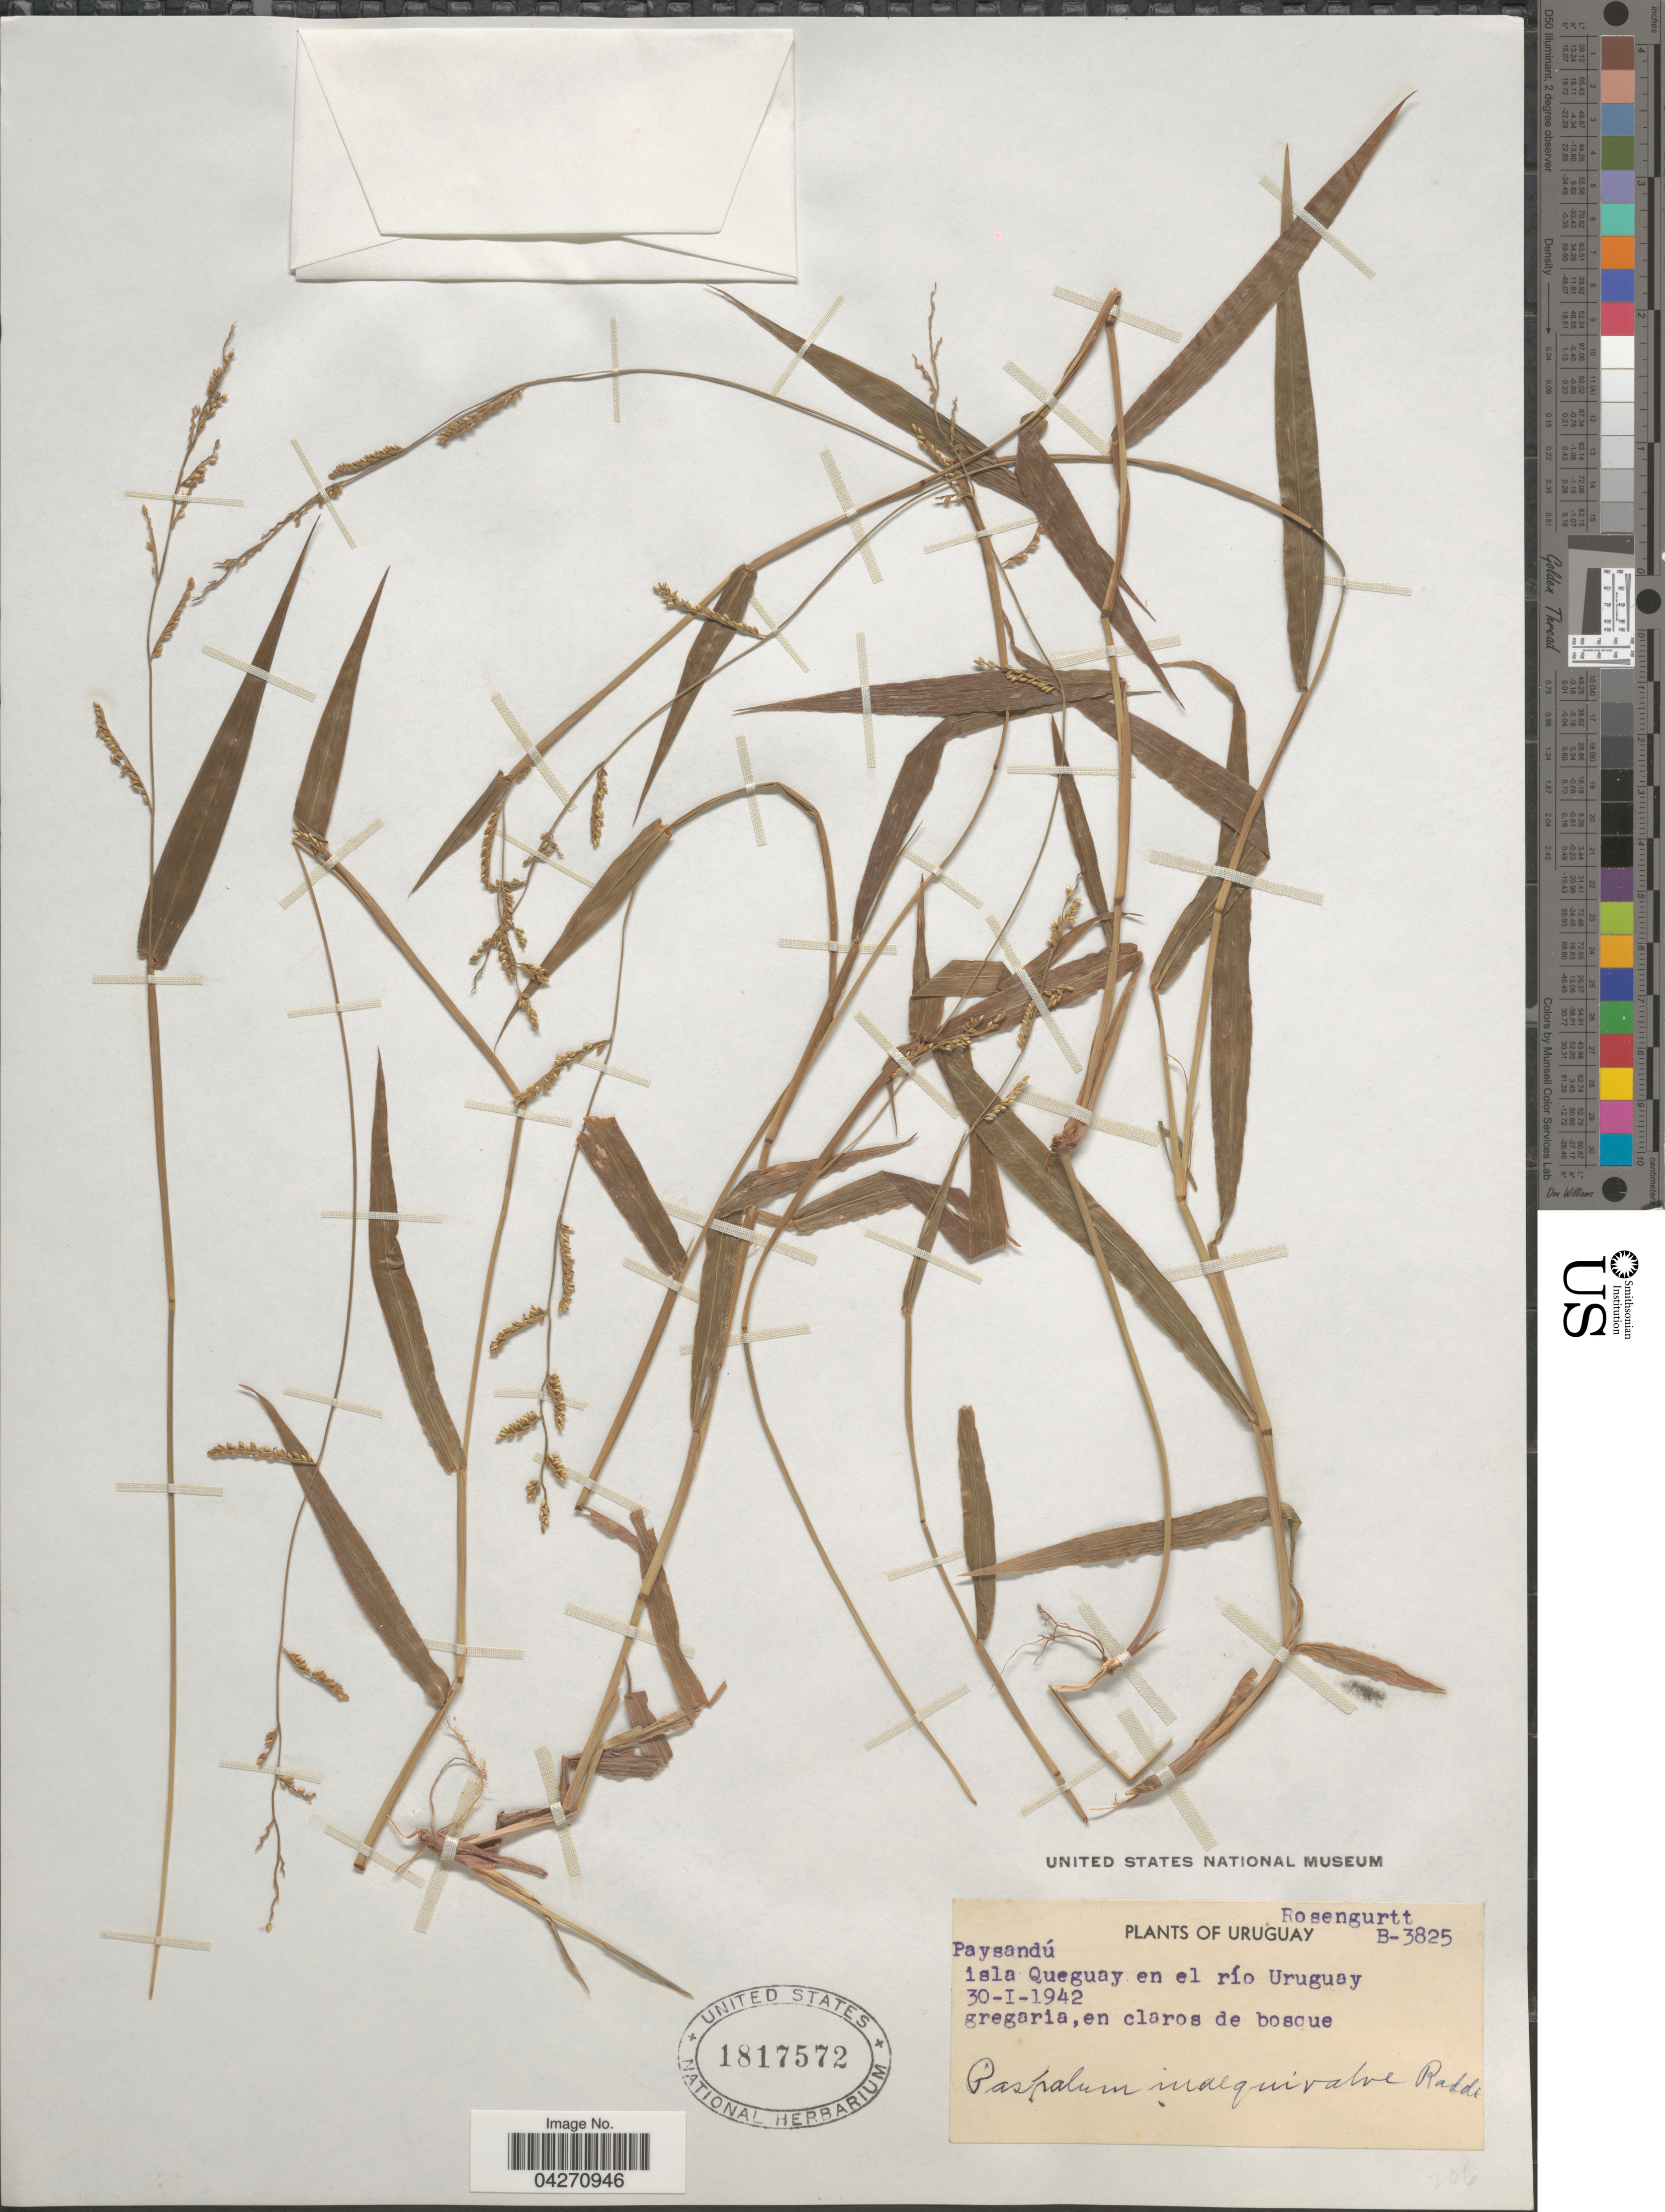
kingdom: Plantae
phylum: Tracheophyta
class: Liliopsida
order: Poales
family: Poaceae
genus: Paspalum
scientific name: Paspalum inaequivalve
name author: Raddi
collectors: Rosengurtt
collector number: B-3825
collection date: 1942-01-30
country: Uruguay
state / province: Paysandu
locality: Isla Queguay en el río Uruguay.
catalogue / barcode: US 1817572